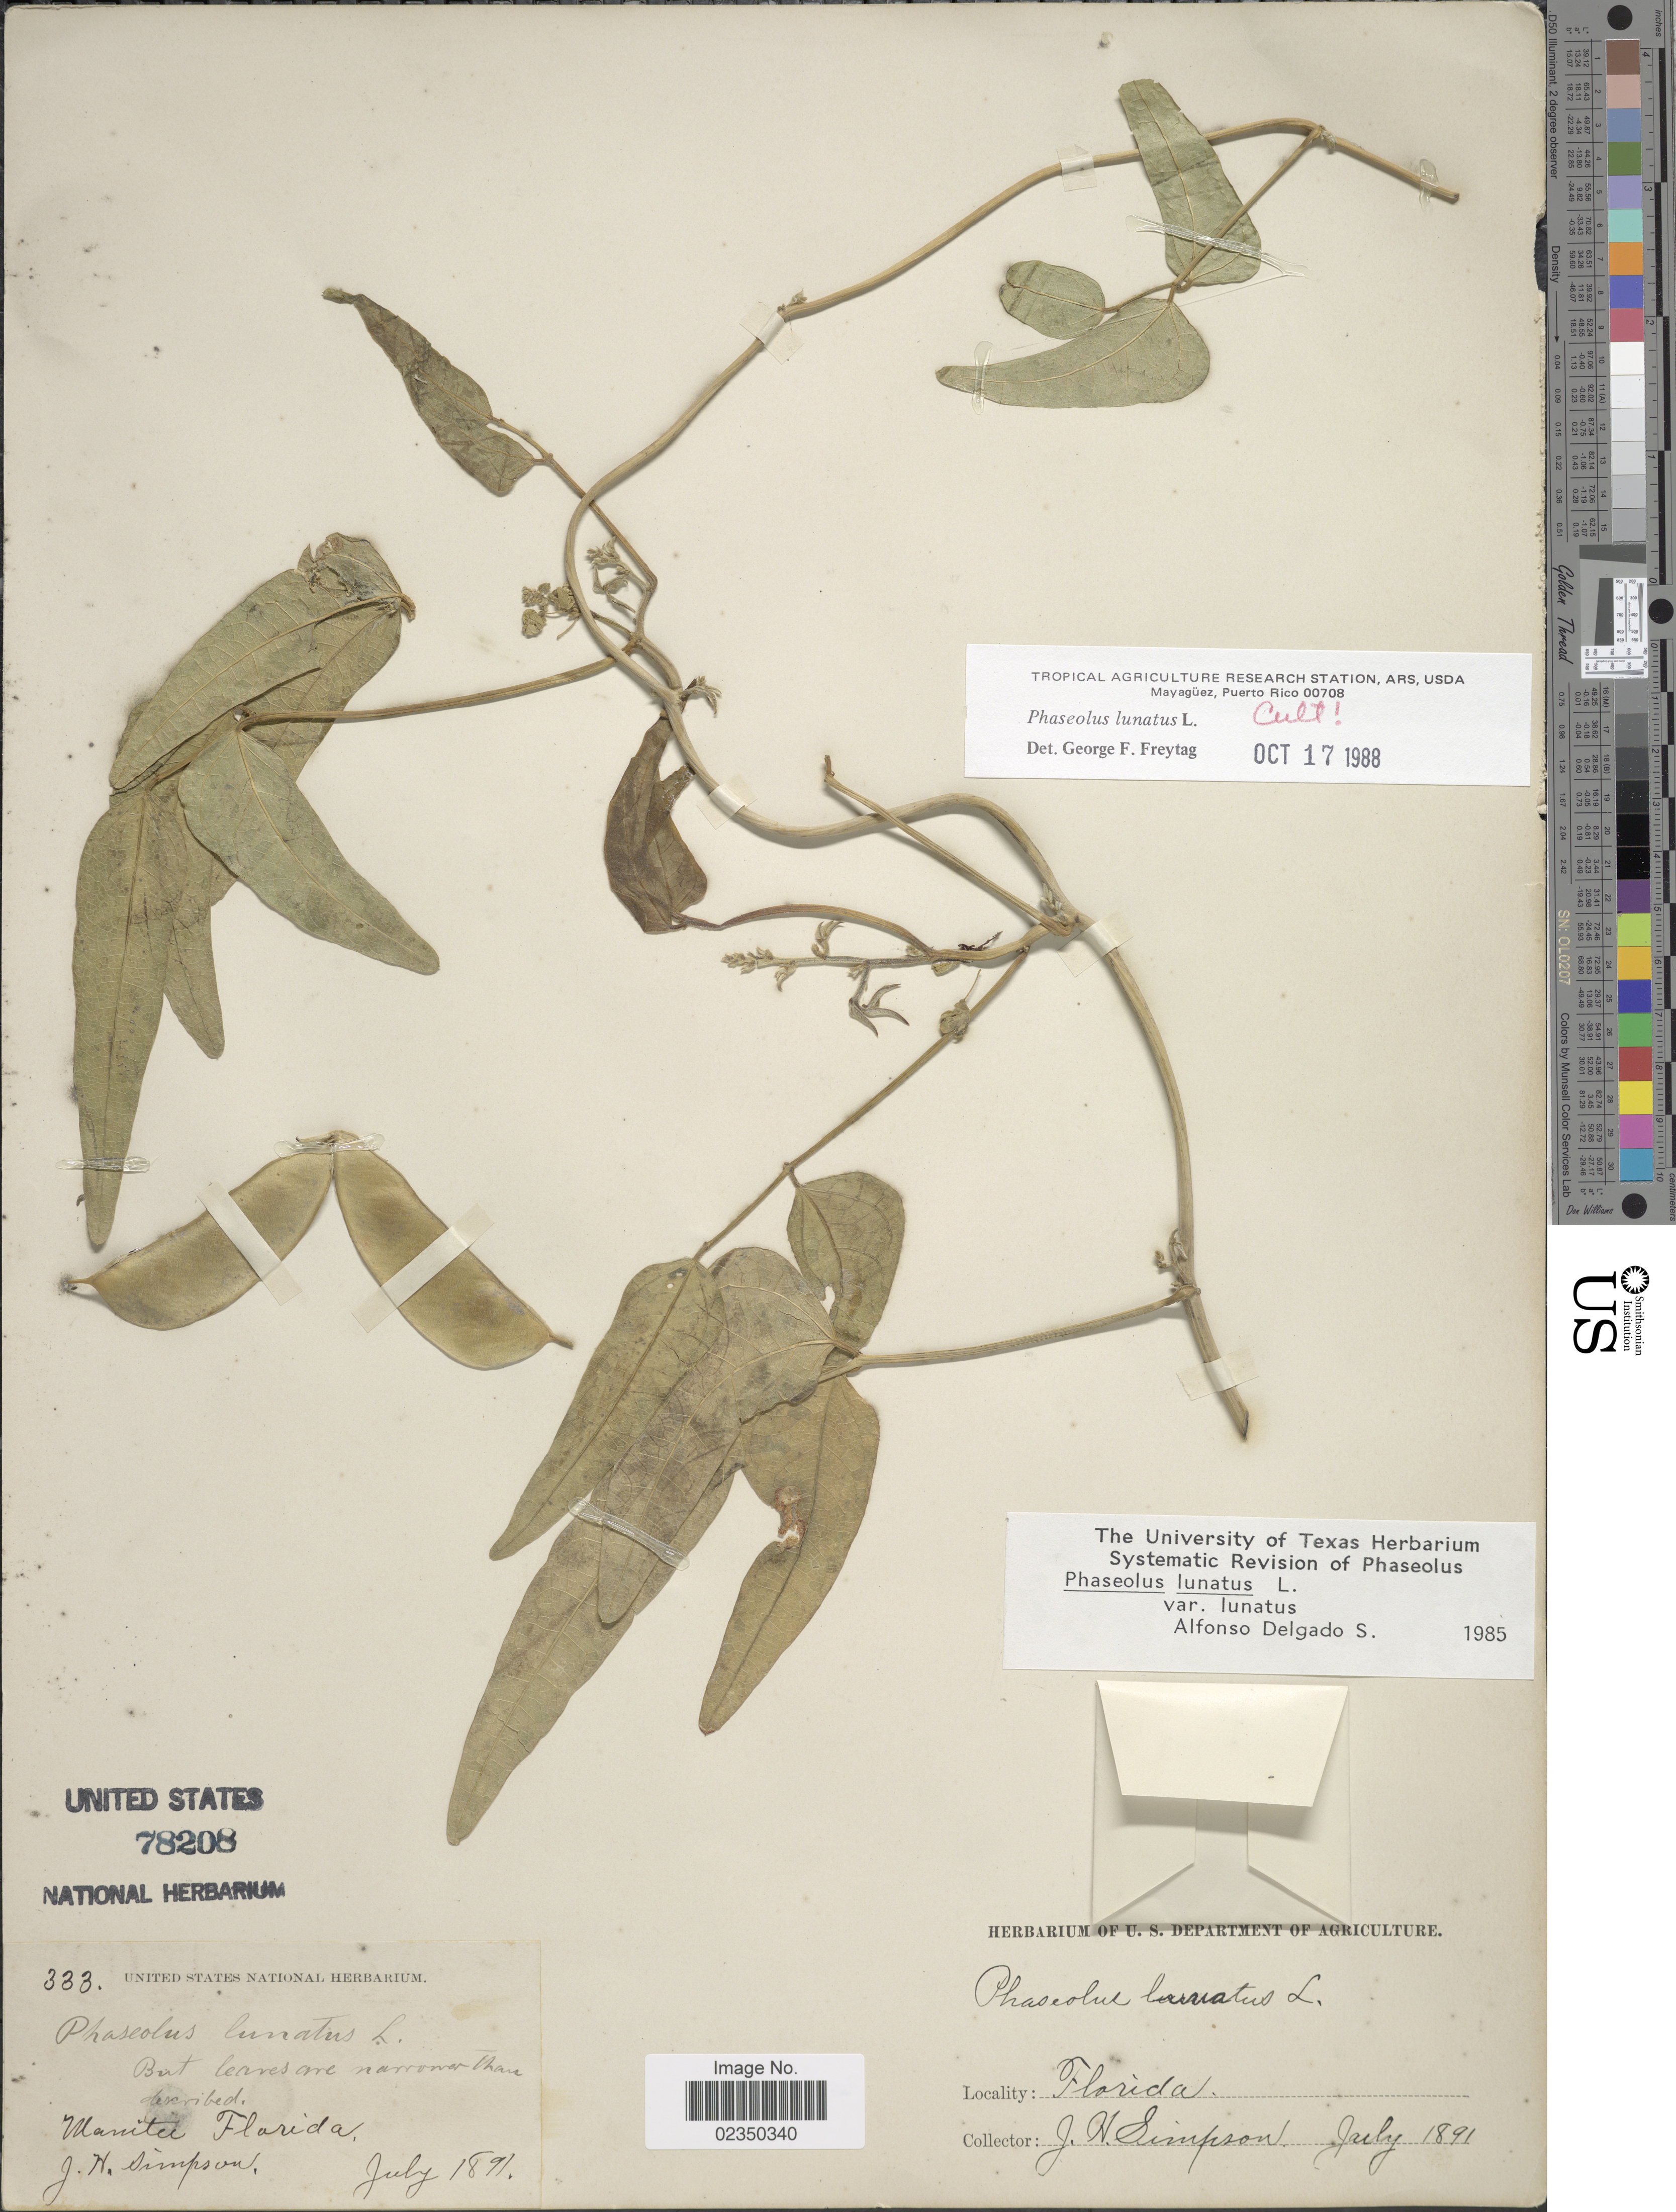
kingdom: Plantae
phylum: Tracheophyta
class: Magnoliopsida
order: Fabales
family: Fabaceae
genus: Phaseolus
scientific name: Phaseolus lunatus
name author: L.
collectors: J. H. Simpson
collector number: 333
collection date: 1891-07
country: United States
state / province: Florida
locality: Manatee.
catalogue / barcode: US 78208